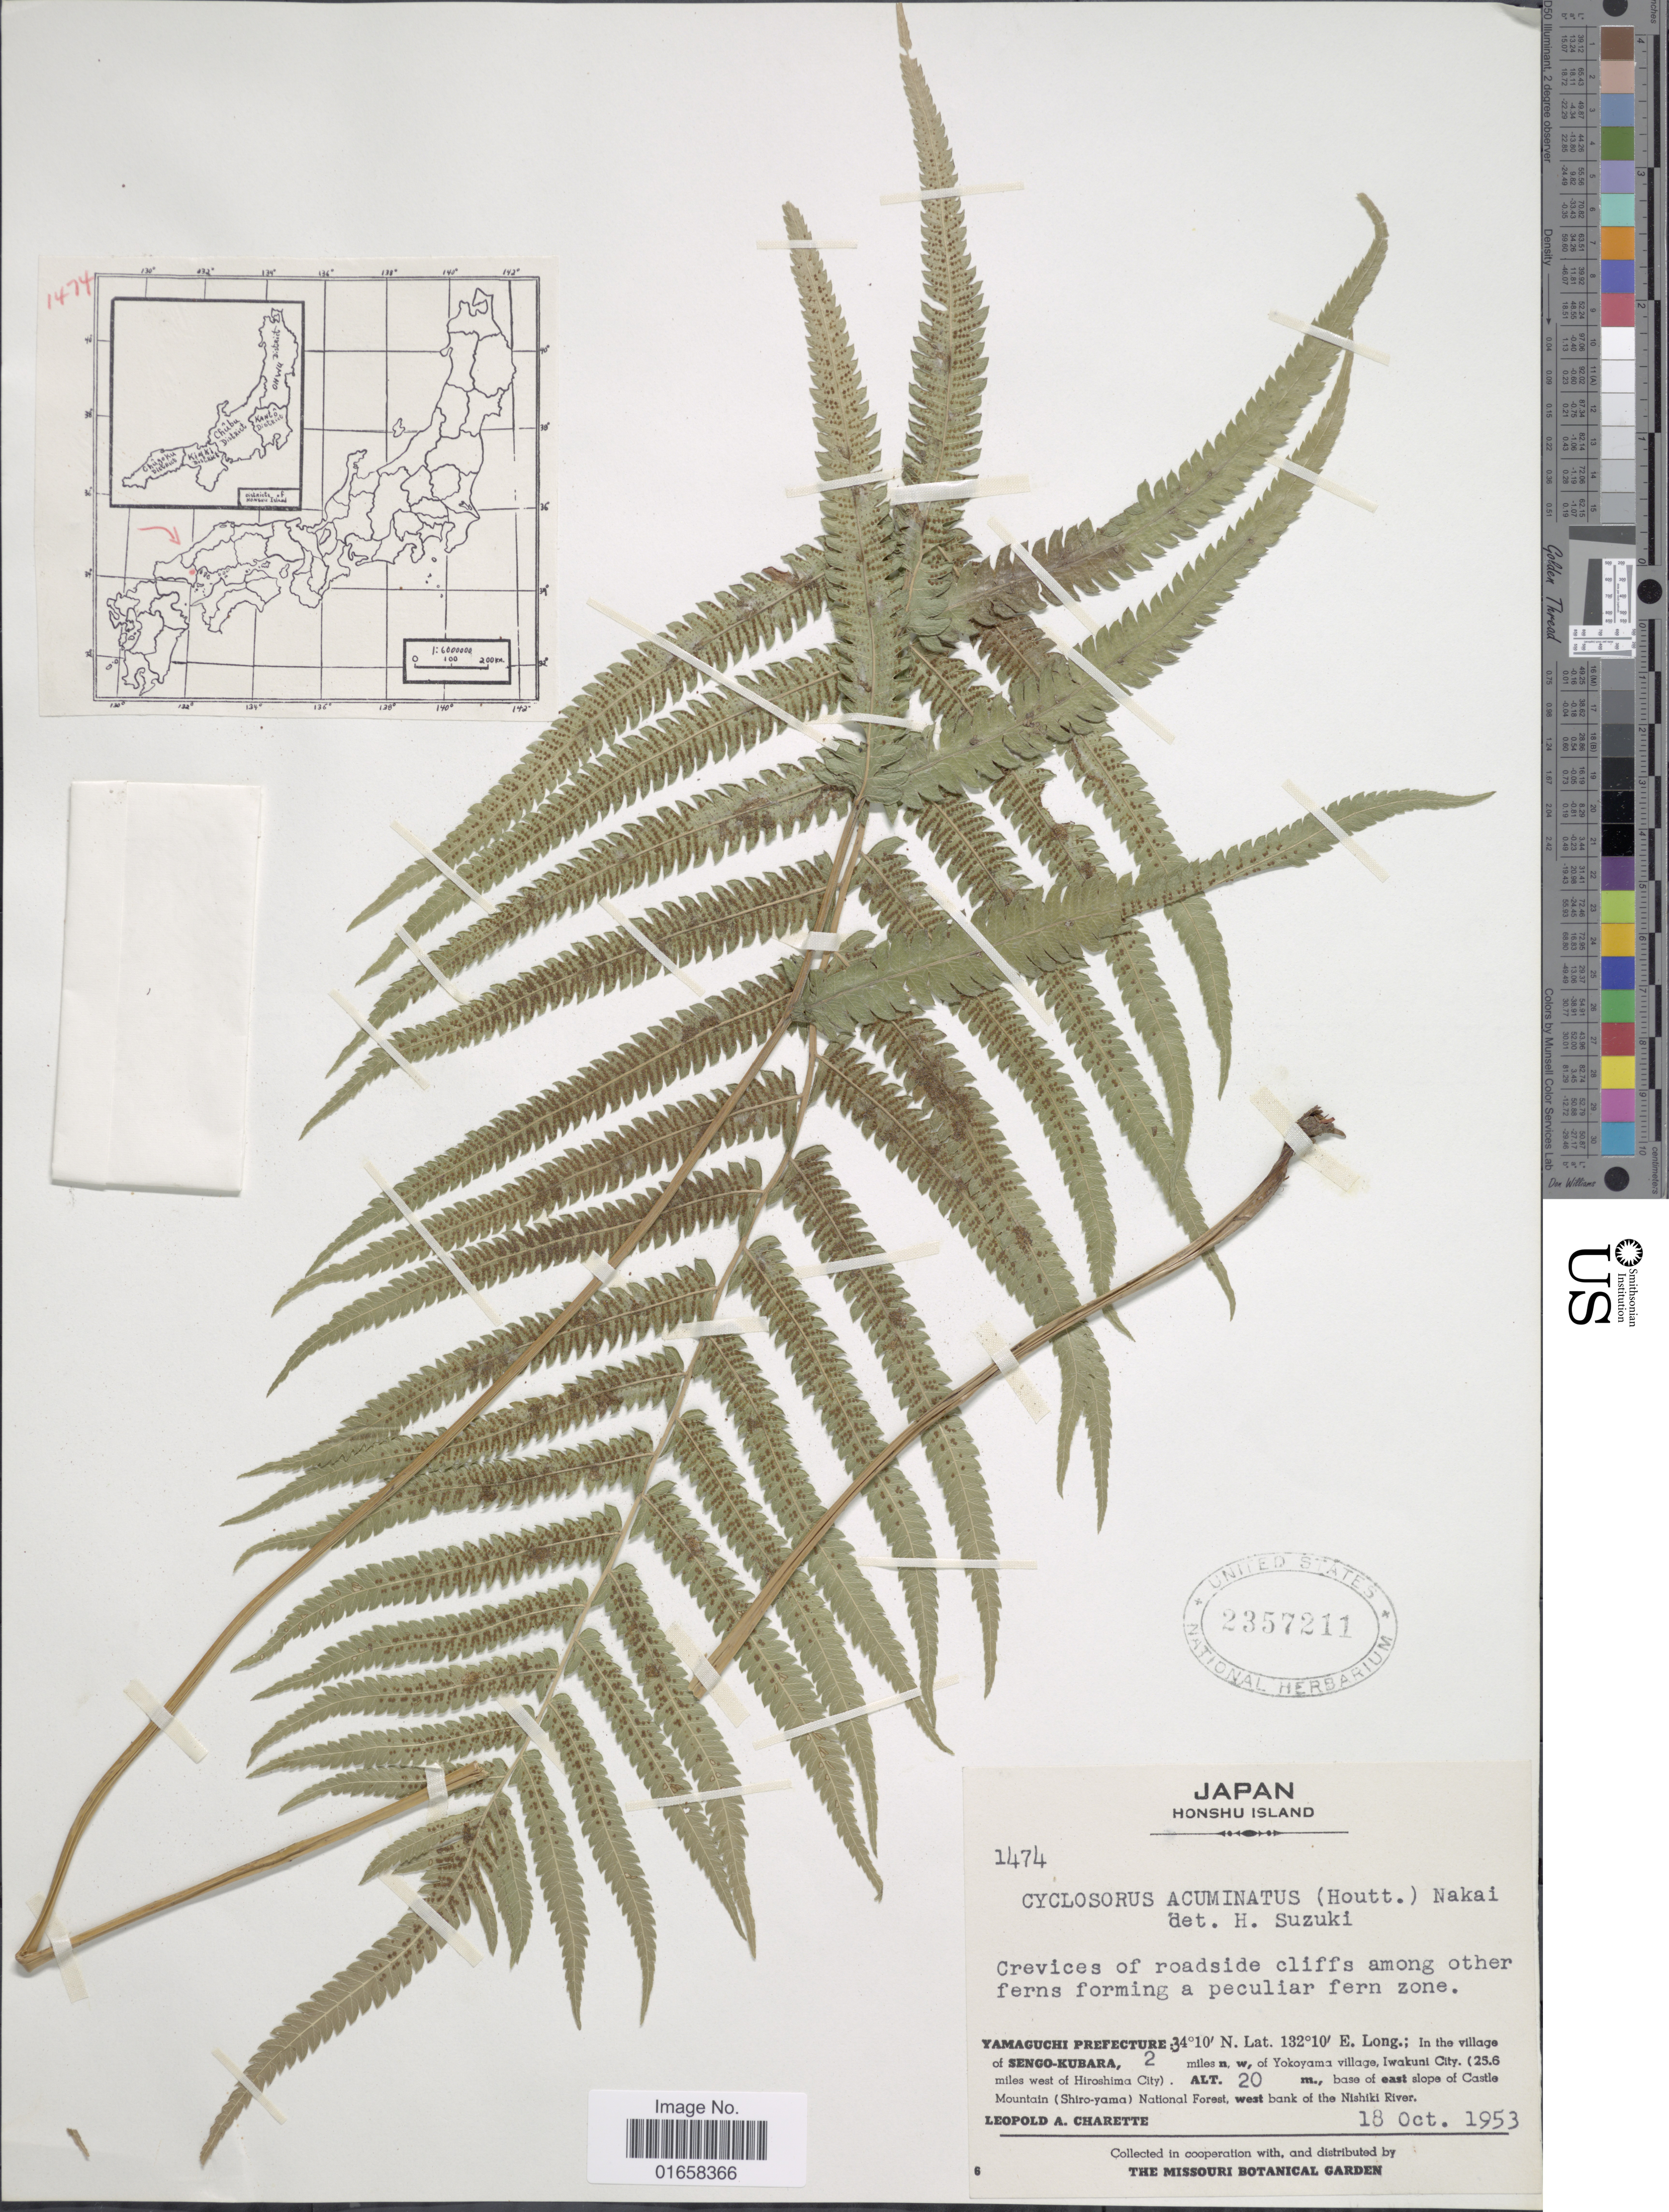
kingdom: Plantae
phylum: Tracheophyta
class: Polypodiopsida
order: Polypodiales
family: Thelypteridaceae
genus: Christella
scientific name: Christella acuminata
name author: (Houtt.) H. Lév.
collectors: L. A. Charette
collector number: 1474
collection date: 1953-10-18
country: Japan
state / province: Yamaguti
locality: Honshu Island. Yamaguchi Prefecture. In the village of Sengo-Kubara, 2 miles n, w, of Yokoyama village, Iwakuni City. (25.6 miles west of Hiroshima City). Base of east slope of Castle Mountain (Shiro-yama) National Forest, west bank of the Nishiki River.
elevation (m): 20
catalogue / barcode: US 2357211